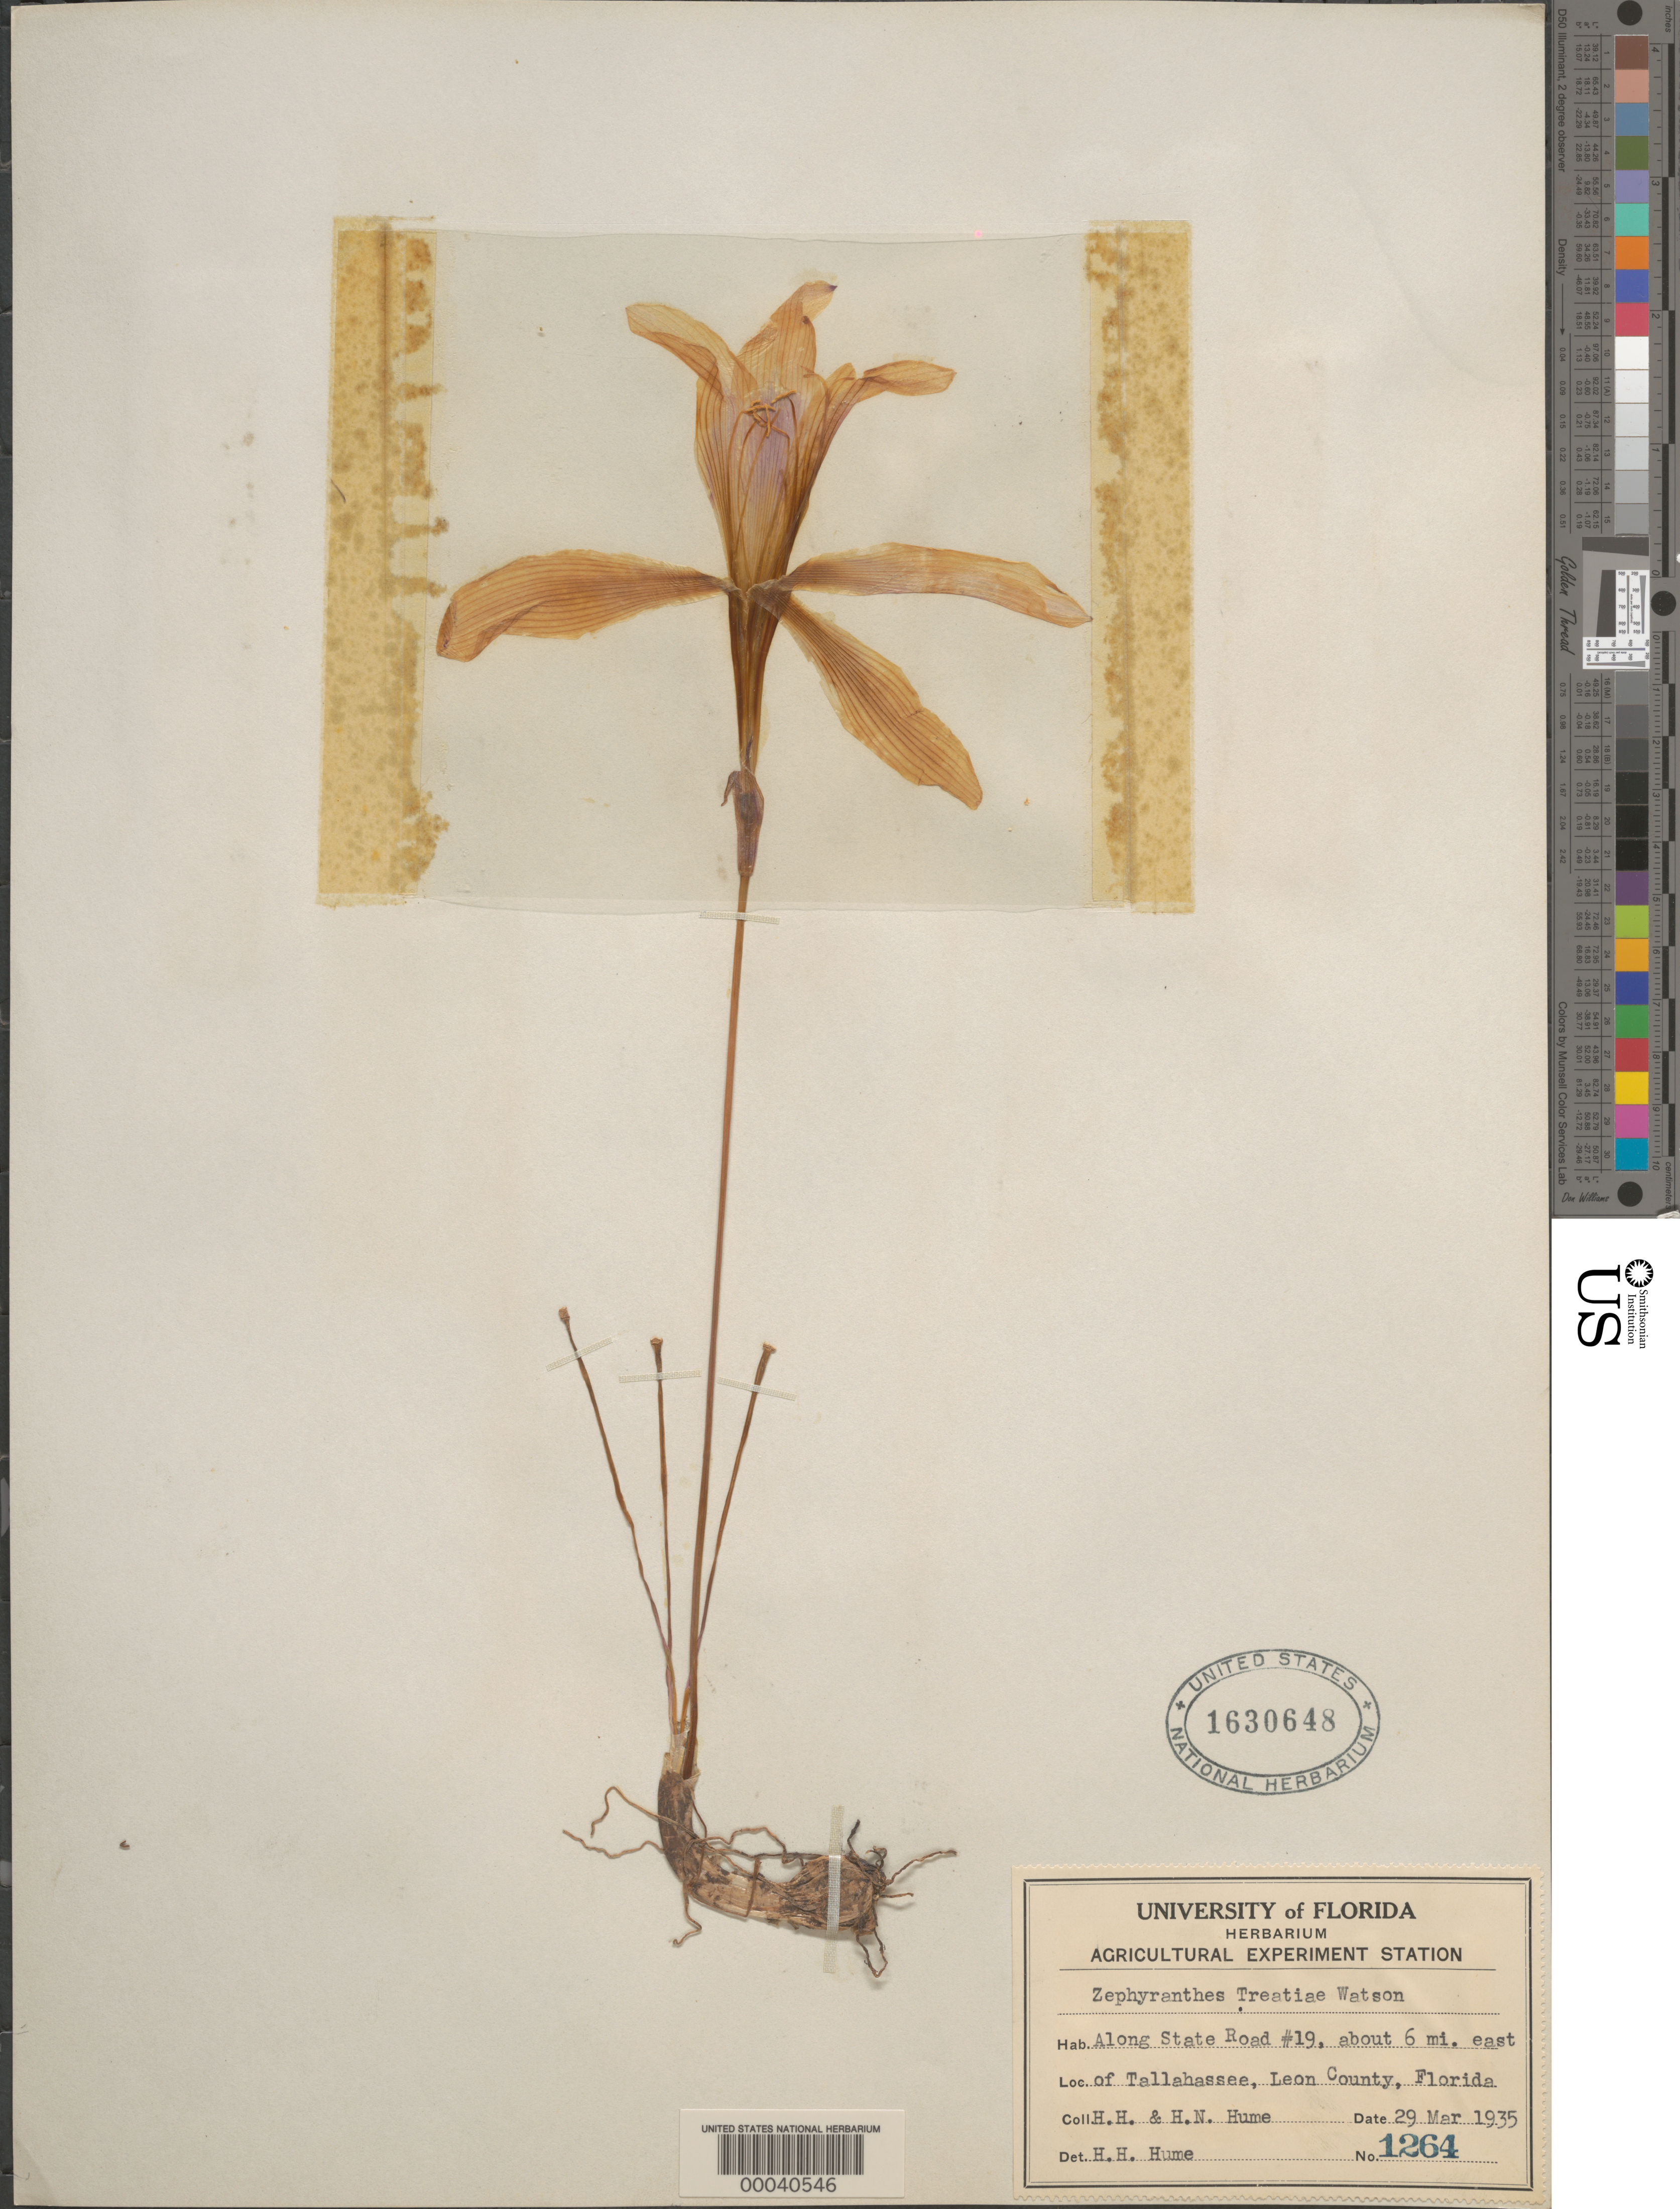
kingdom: Plantae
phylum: Tracheophyta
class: Liliopsida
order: Asparagales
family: Amaryllidaceae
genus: Zephyranthes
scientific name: Zephyranthes treatiae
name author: S. Watson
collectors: H. Hume & H. Hume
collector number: Univ Of Fl Herb 1264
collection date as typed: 29 Mar 1935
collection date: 1935-03-29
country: United States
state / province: Florida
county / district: Leon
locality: Along state rd 19, about 6 mi. e of tallahassee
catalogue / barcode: US 1630648